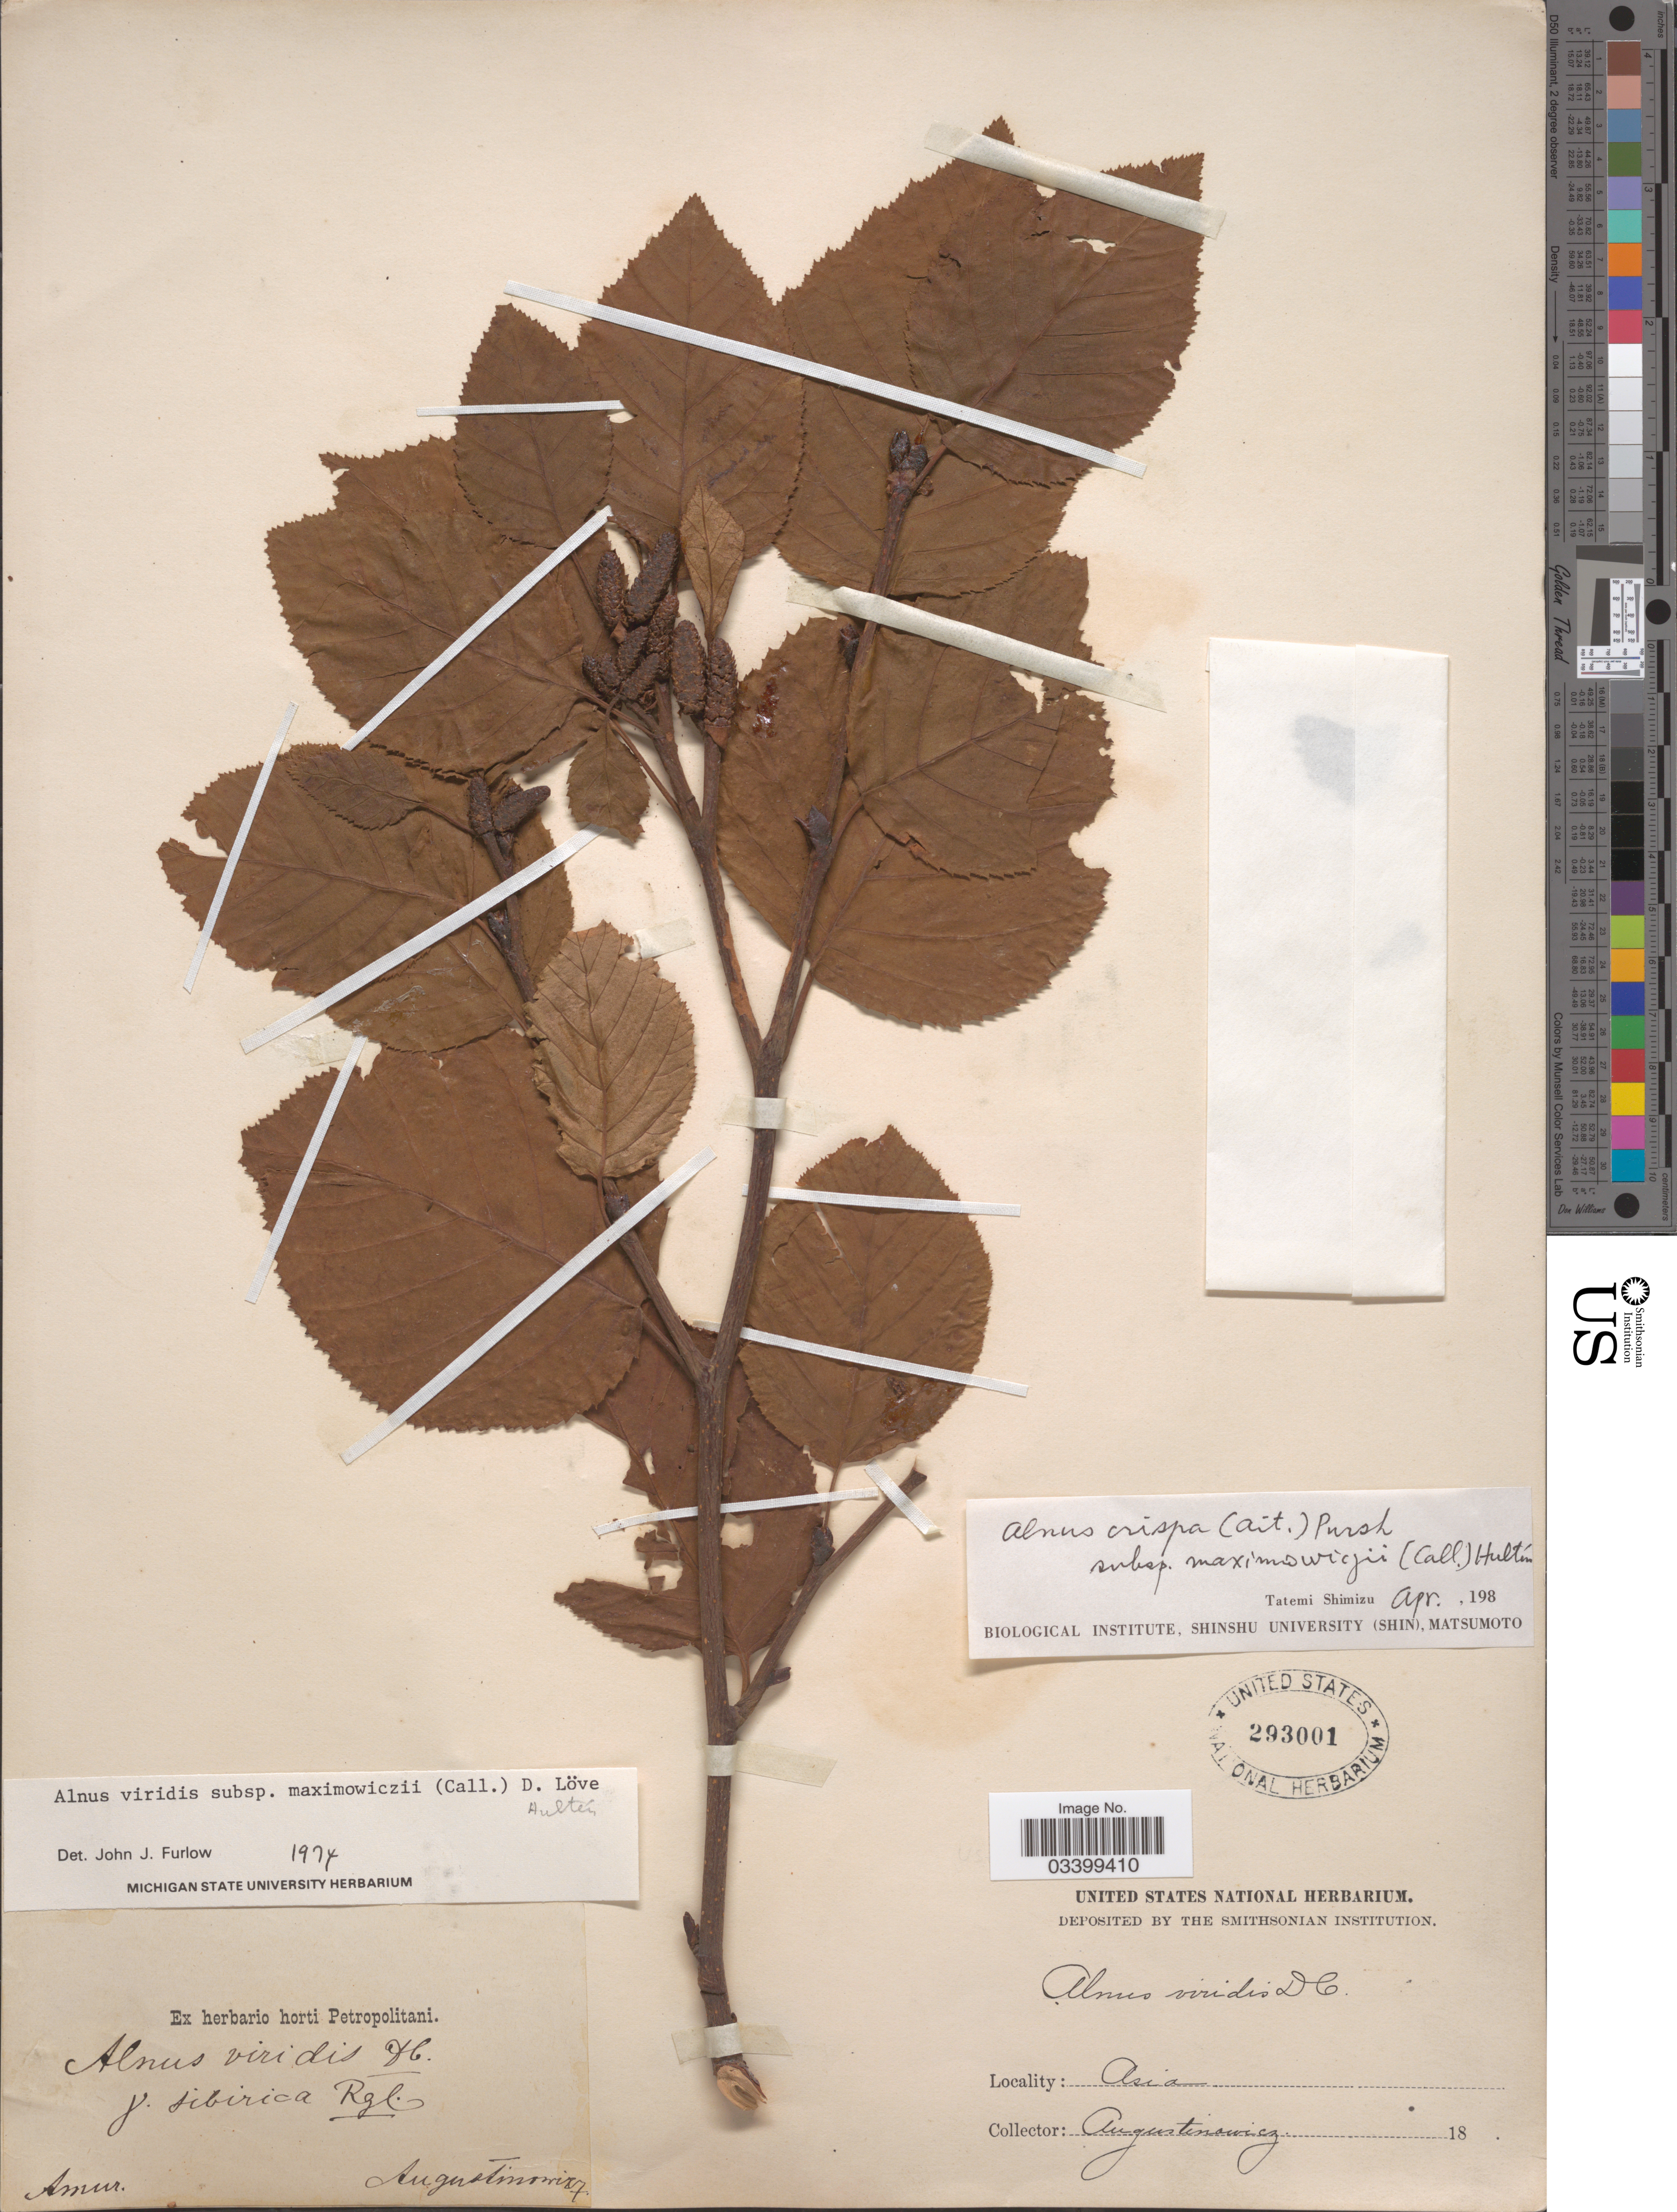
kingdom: Plantae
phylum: Tracheophyta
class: Magnoliopsida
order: Fagales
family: Betulaceae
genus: Alnus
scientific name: Alnus crispa subsp. maximowiczii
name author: (Callier & C.K. Schneid.) Hultén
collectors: Augustinowicz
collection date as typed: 18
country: Russian Federation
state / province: Amur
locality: Asia.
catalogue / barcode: US 293001